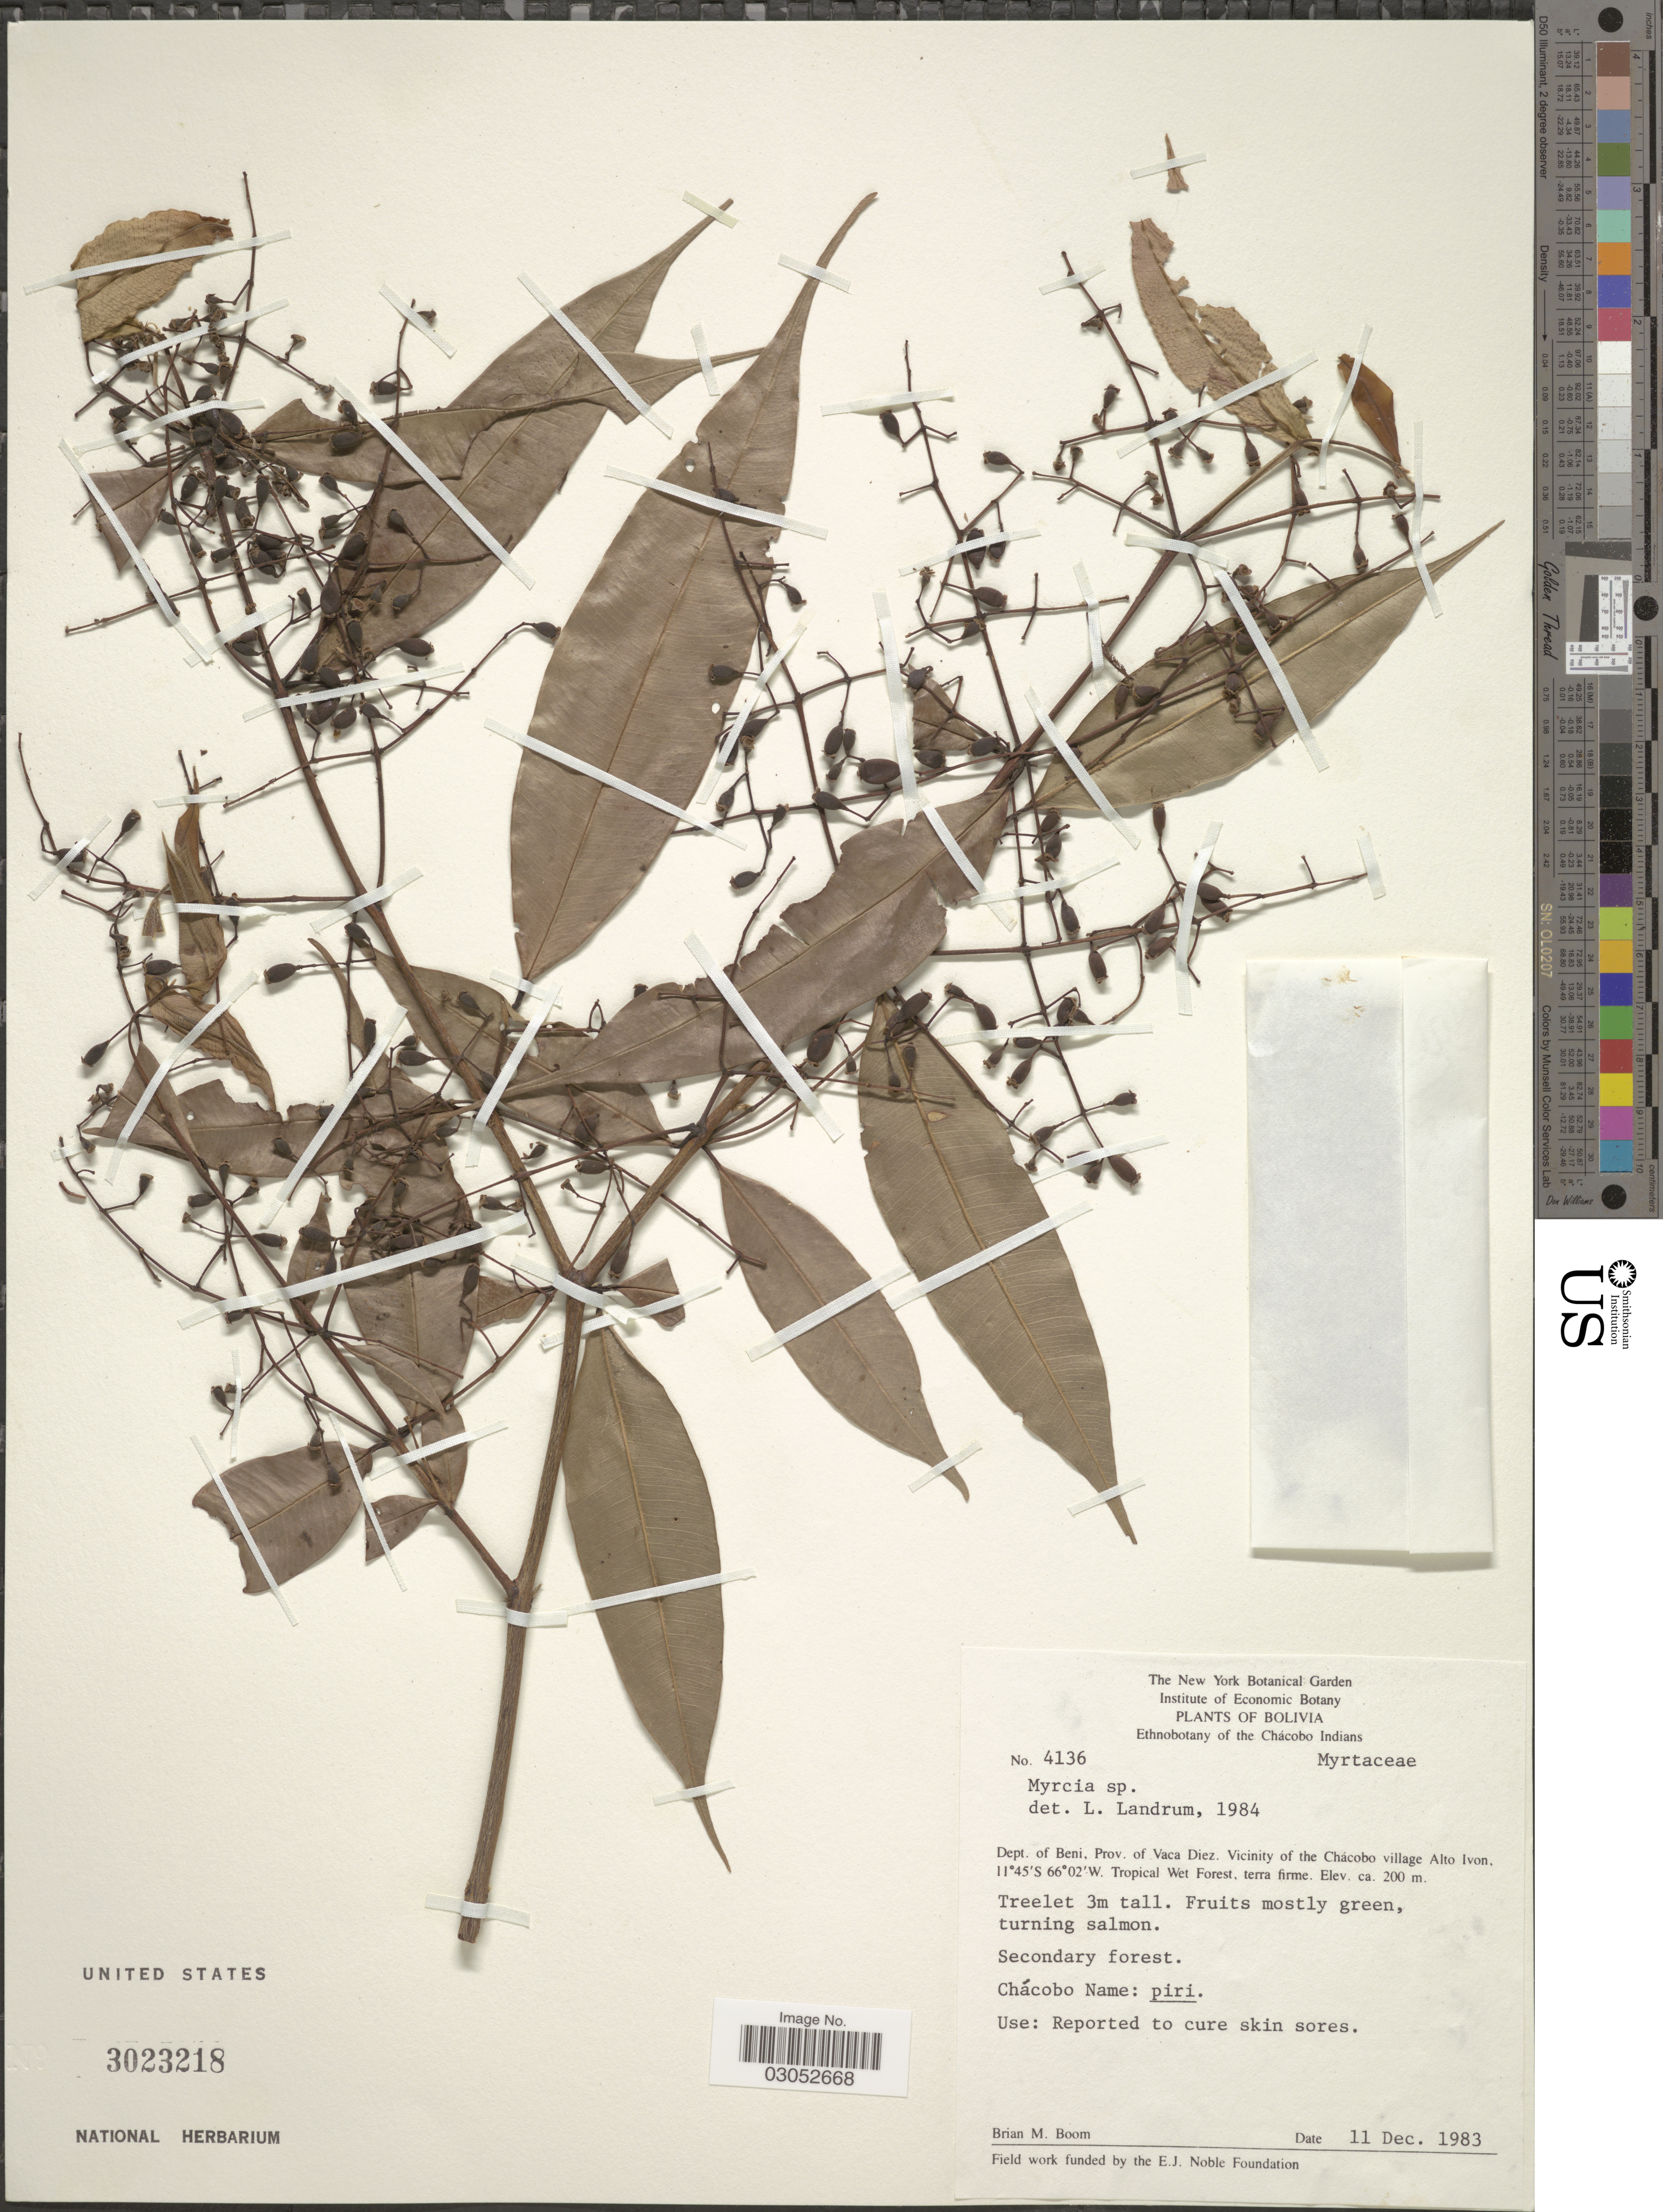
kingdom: Plantae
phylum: Tracheophyta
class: Magnoliopsida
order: Myrtales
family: Myrtaceae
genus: Myrcia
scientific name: Myrcia sp.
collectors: B. M. Boom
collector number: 4136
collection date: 1983-12-11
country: Bolivia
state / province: Beni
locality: Dept. of Beni, Prov. of Vaca Diez. Vicinity of the Chácobo village Alto Ivon.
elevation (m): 200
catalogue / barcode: US 3023218